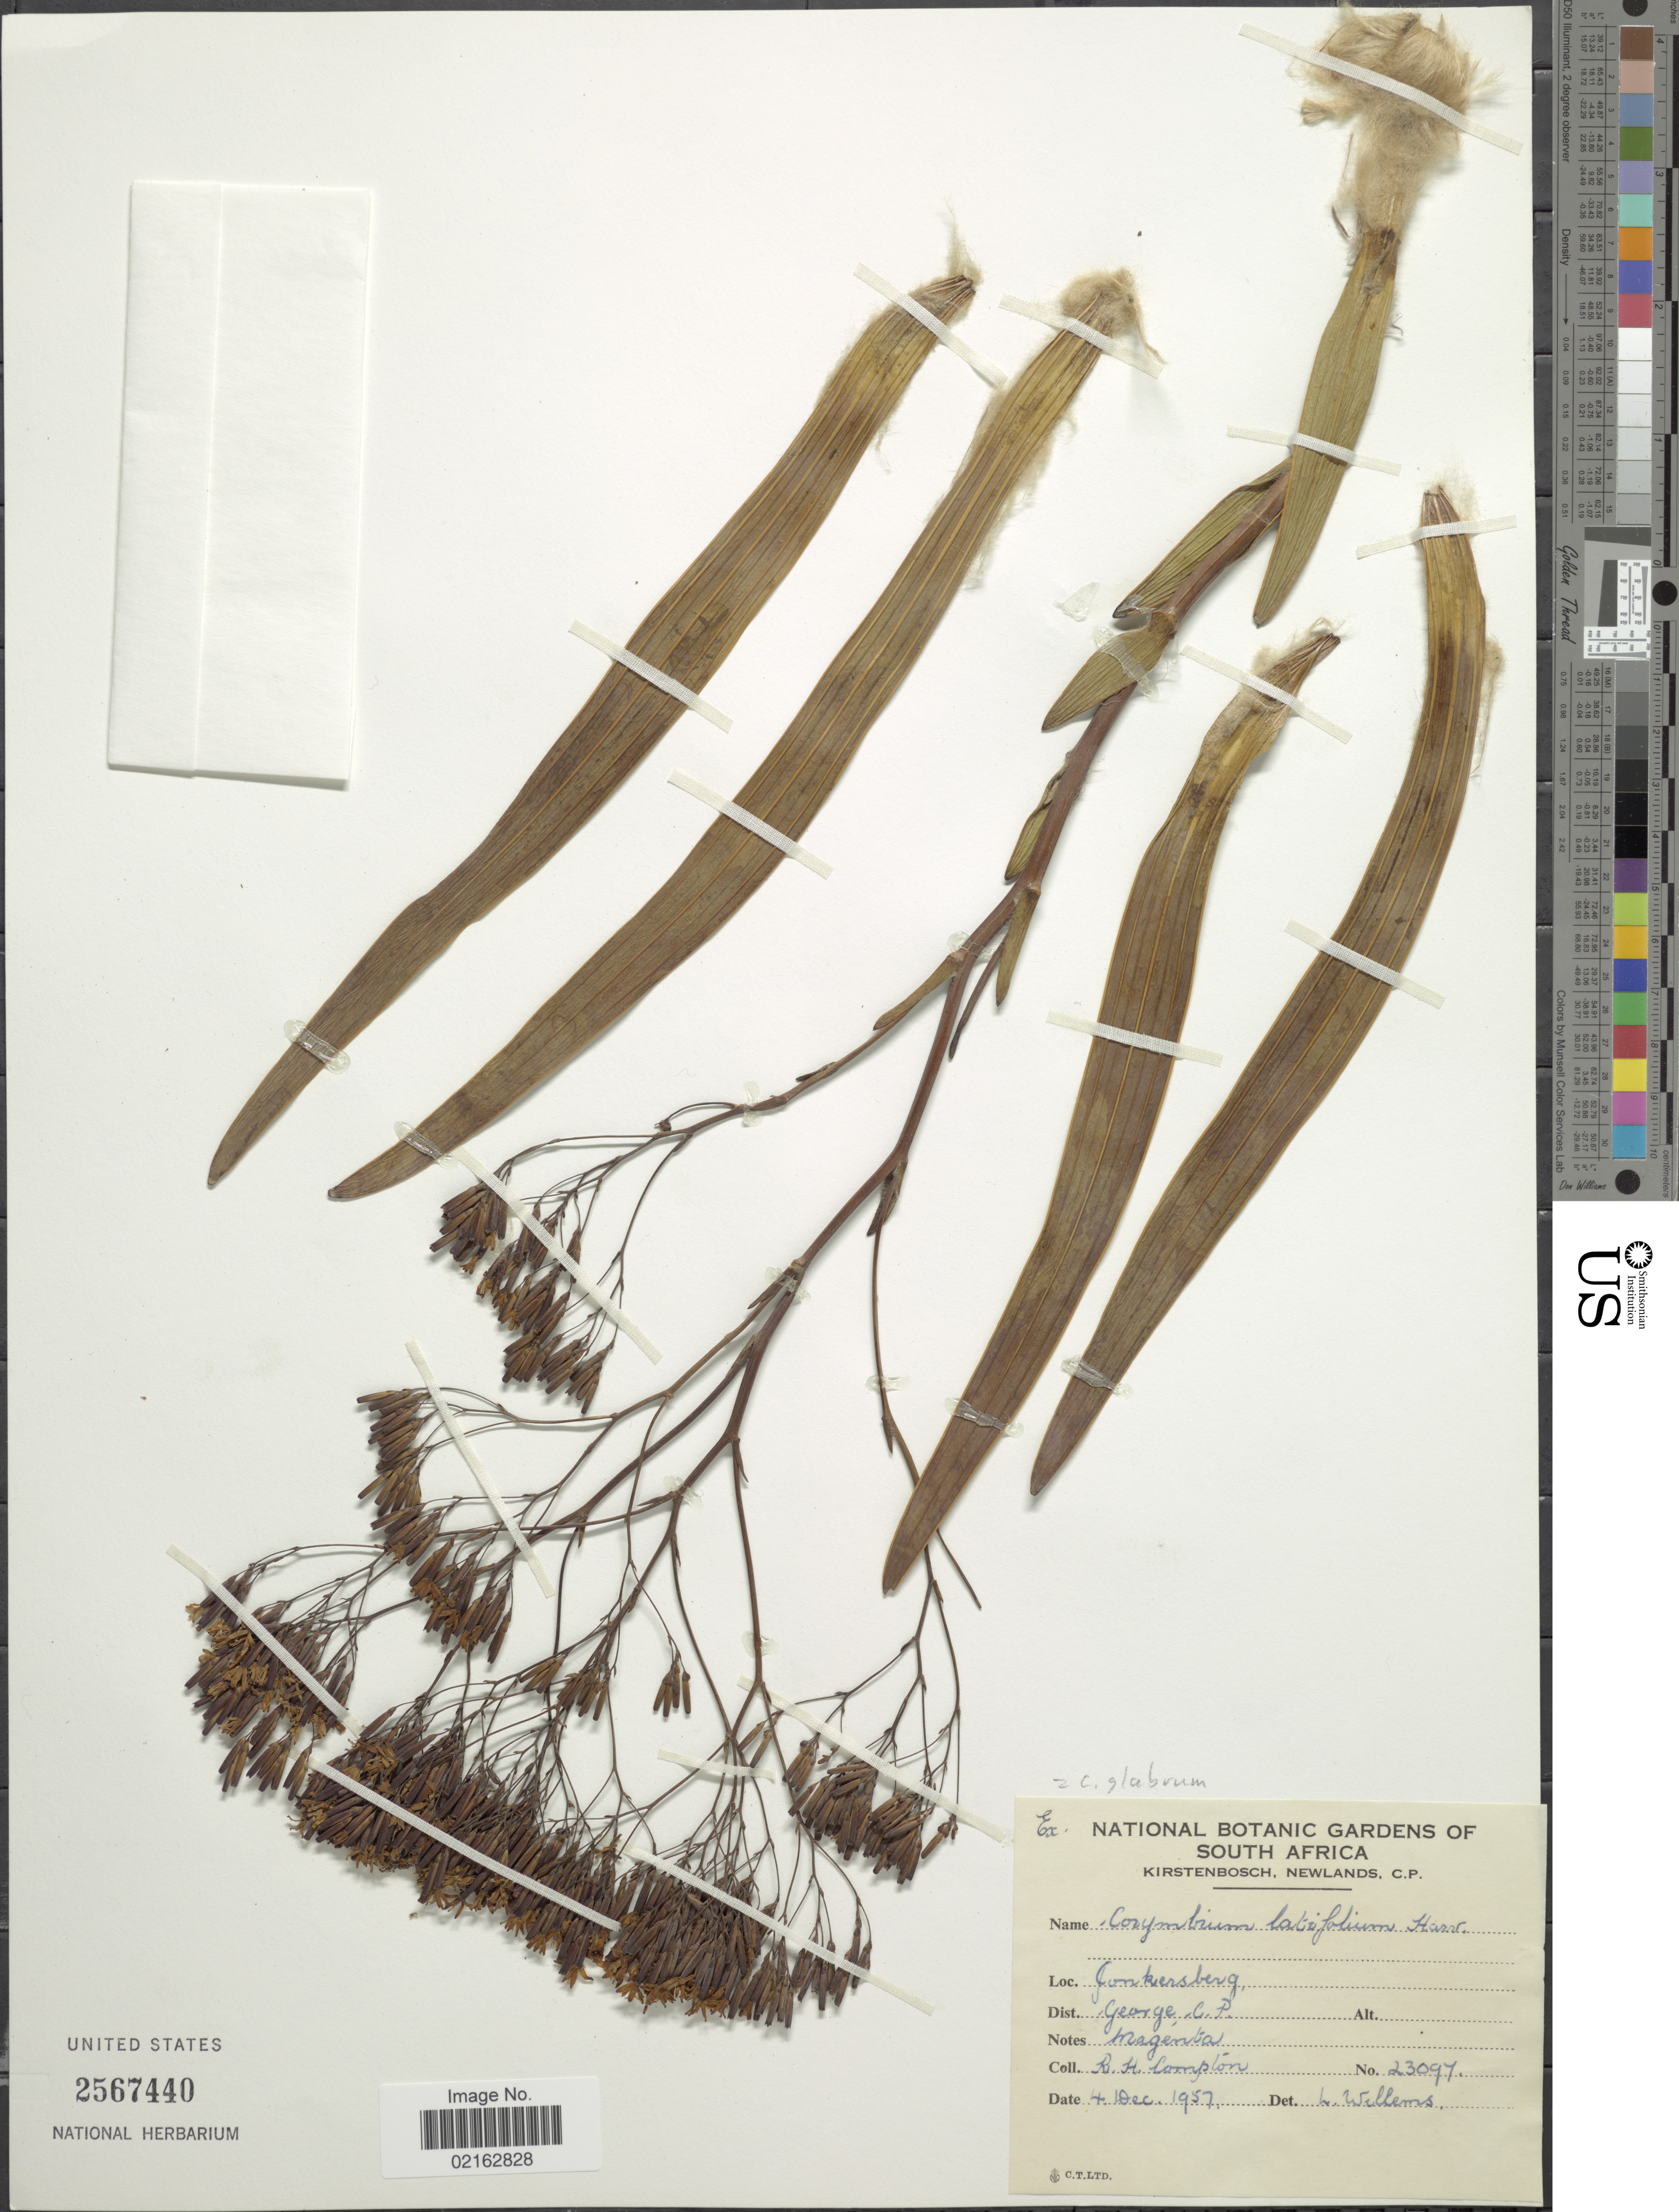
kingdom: Plantae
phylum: Tracheophyta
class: Magnoliopsida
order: Asterales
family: Asteraceae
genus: Corymbium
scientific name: Corymbium glabrum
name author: L.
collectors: R. H. Compton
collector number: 23097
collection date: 1957-12-04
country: South Africa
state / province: Western Cape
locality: Jonkersberg. Dist. George, C.P.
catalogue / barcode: US 2567440